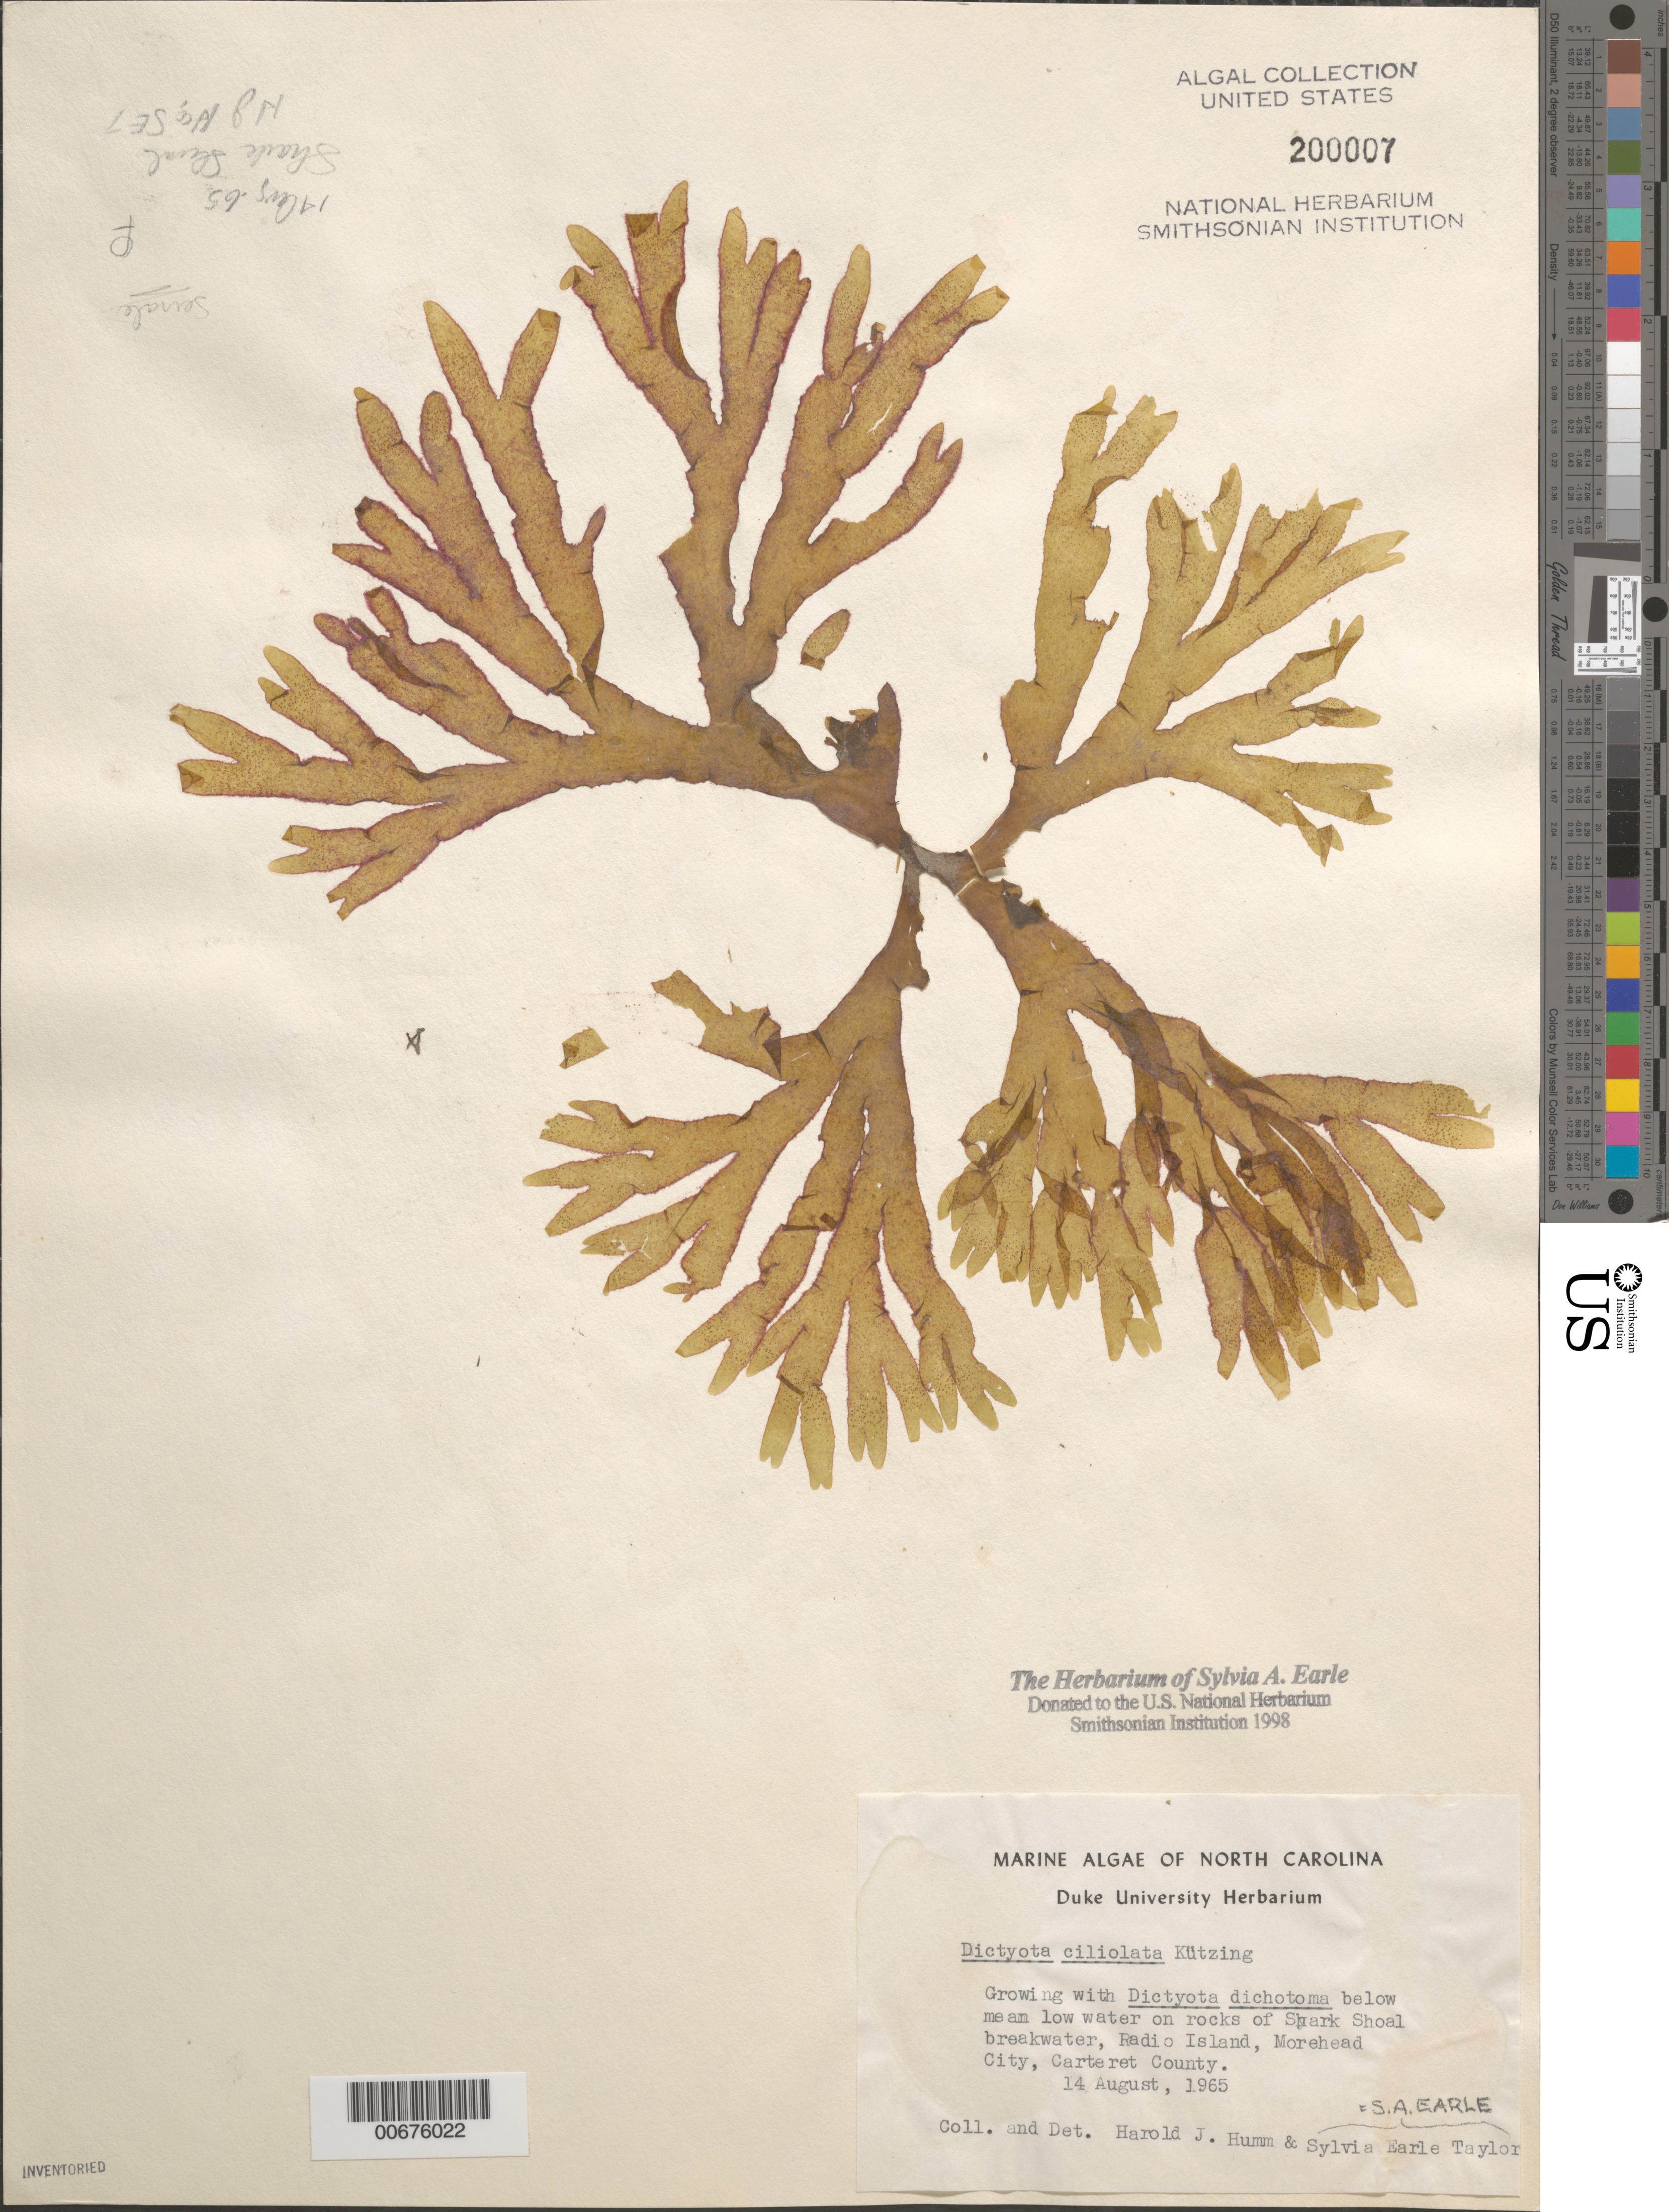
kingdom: Chromista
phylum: Ochrophyta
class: Phaeophyceae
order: Dictyotales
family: Dictyotaceae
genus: Dictyota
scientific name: Dictyota ciliolata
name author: Sond. ex Kütz.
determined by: Humm, Harold J.; Earle, S. A.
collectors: H. J. Humm & S. A. Earle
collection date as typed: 14 Aug 1965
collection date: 1965-08-14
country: United States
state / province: North Carolina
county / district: Carteret County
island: Radio Island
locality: Shark Shoal breakwater, Morehead City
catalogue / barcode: US 200007